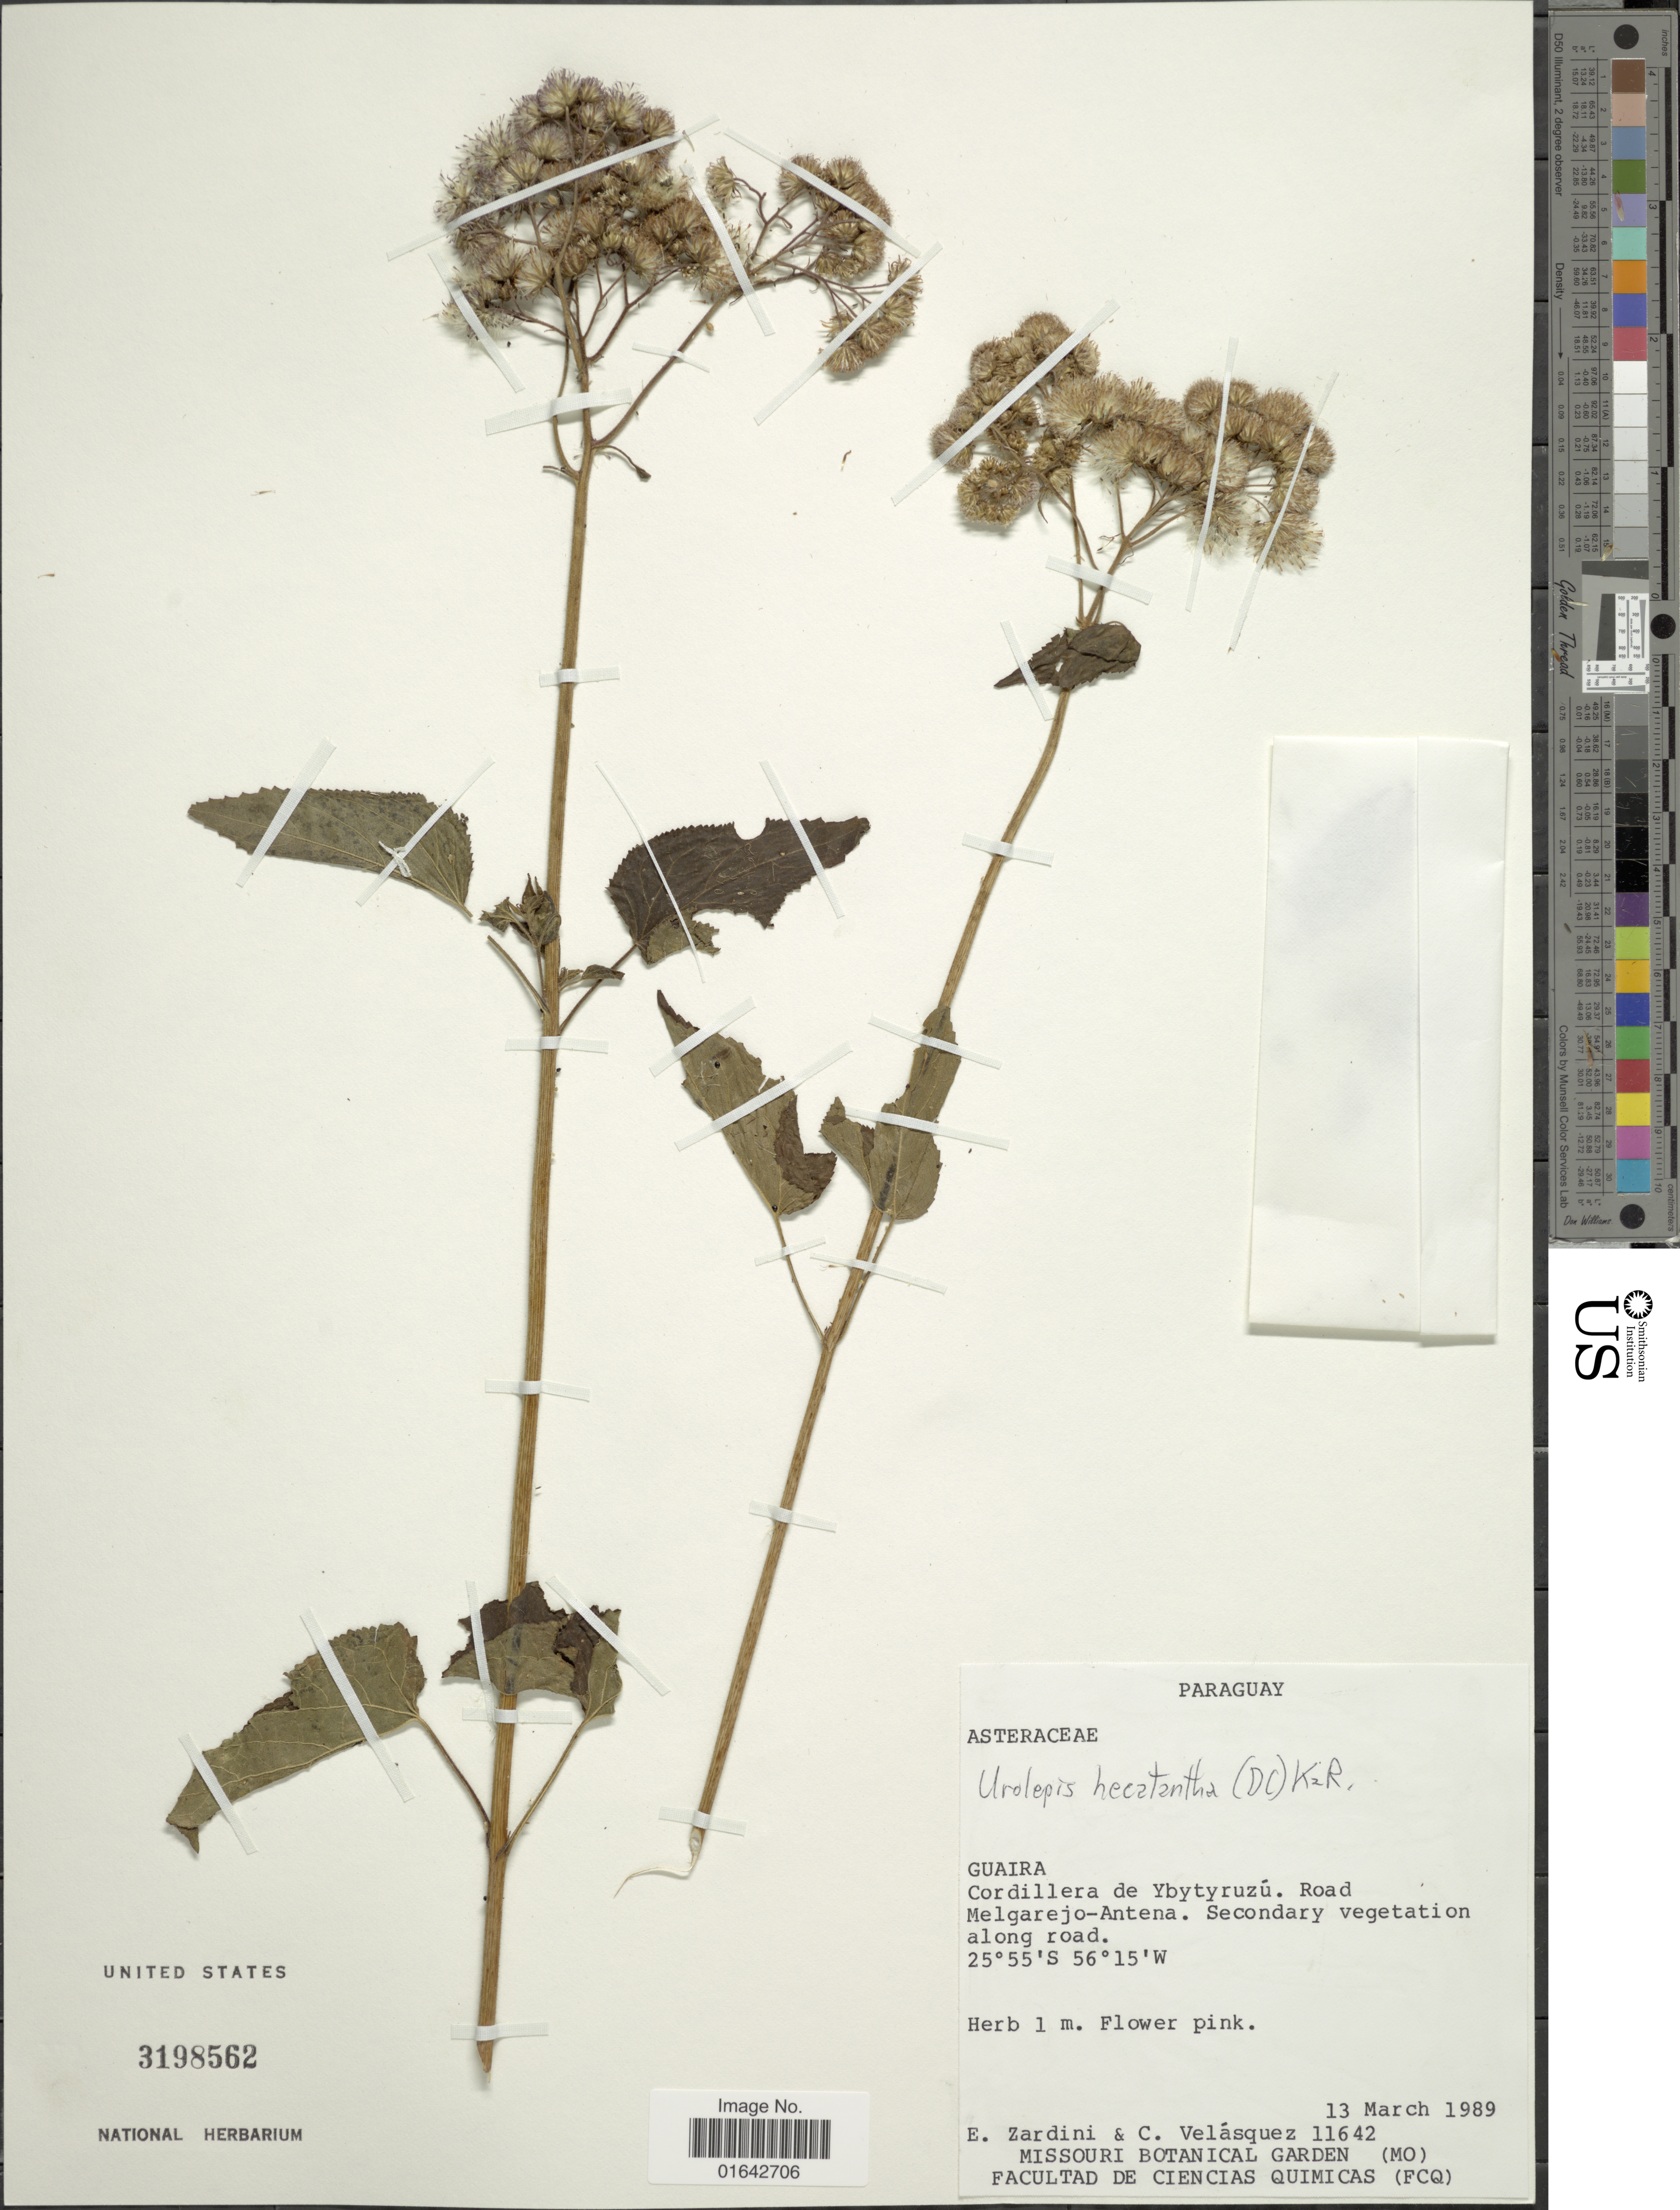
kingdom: Plantae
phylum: Tracheophyta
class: Magnoliopsida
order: Asterales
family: Asteraceae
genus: Urolepis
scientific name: Urolepis hecatantha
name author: (DC.) R.M. King & H. Rob.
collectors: E. M. Zardini & C. Velásquez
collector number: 11642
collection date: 1989-03-13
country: Paraguay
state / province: Guaira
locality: Guaira, Cordillera de Ybytyruzu, road Melgarejo-Antena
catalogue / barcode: US 3198562